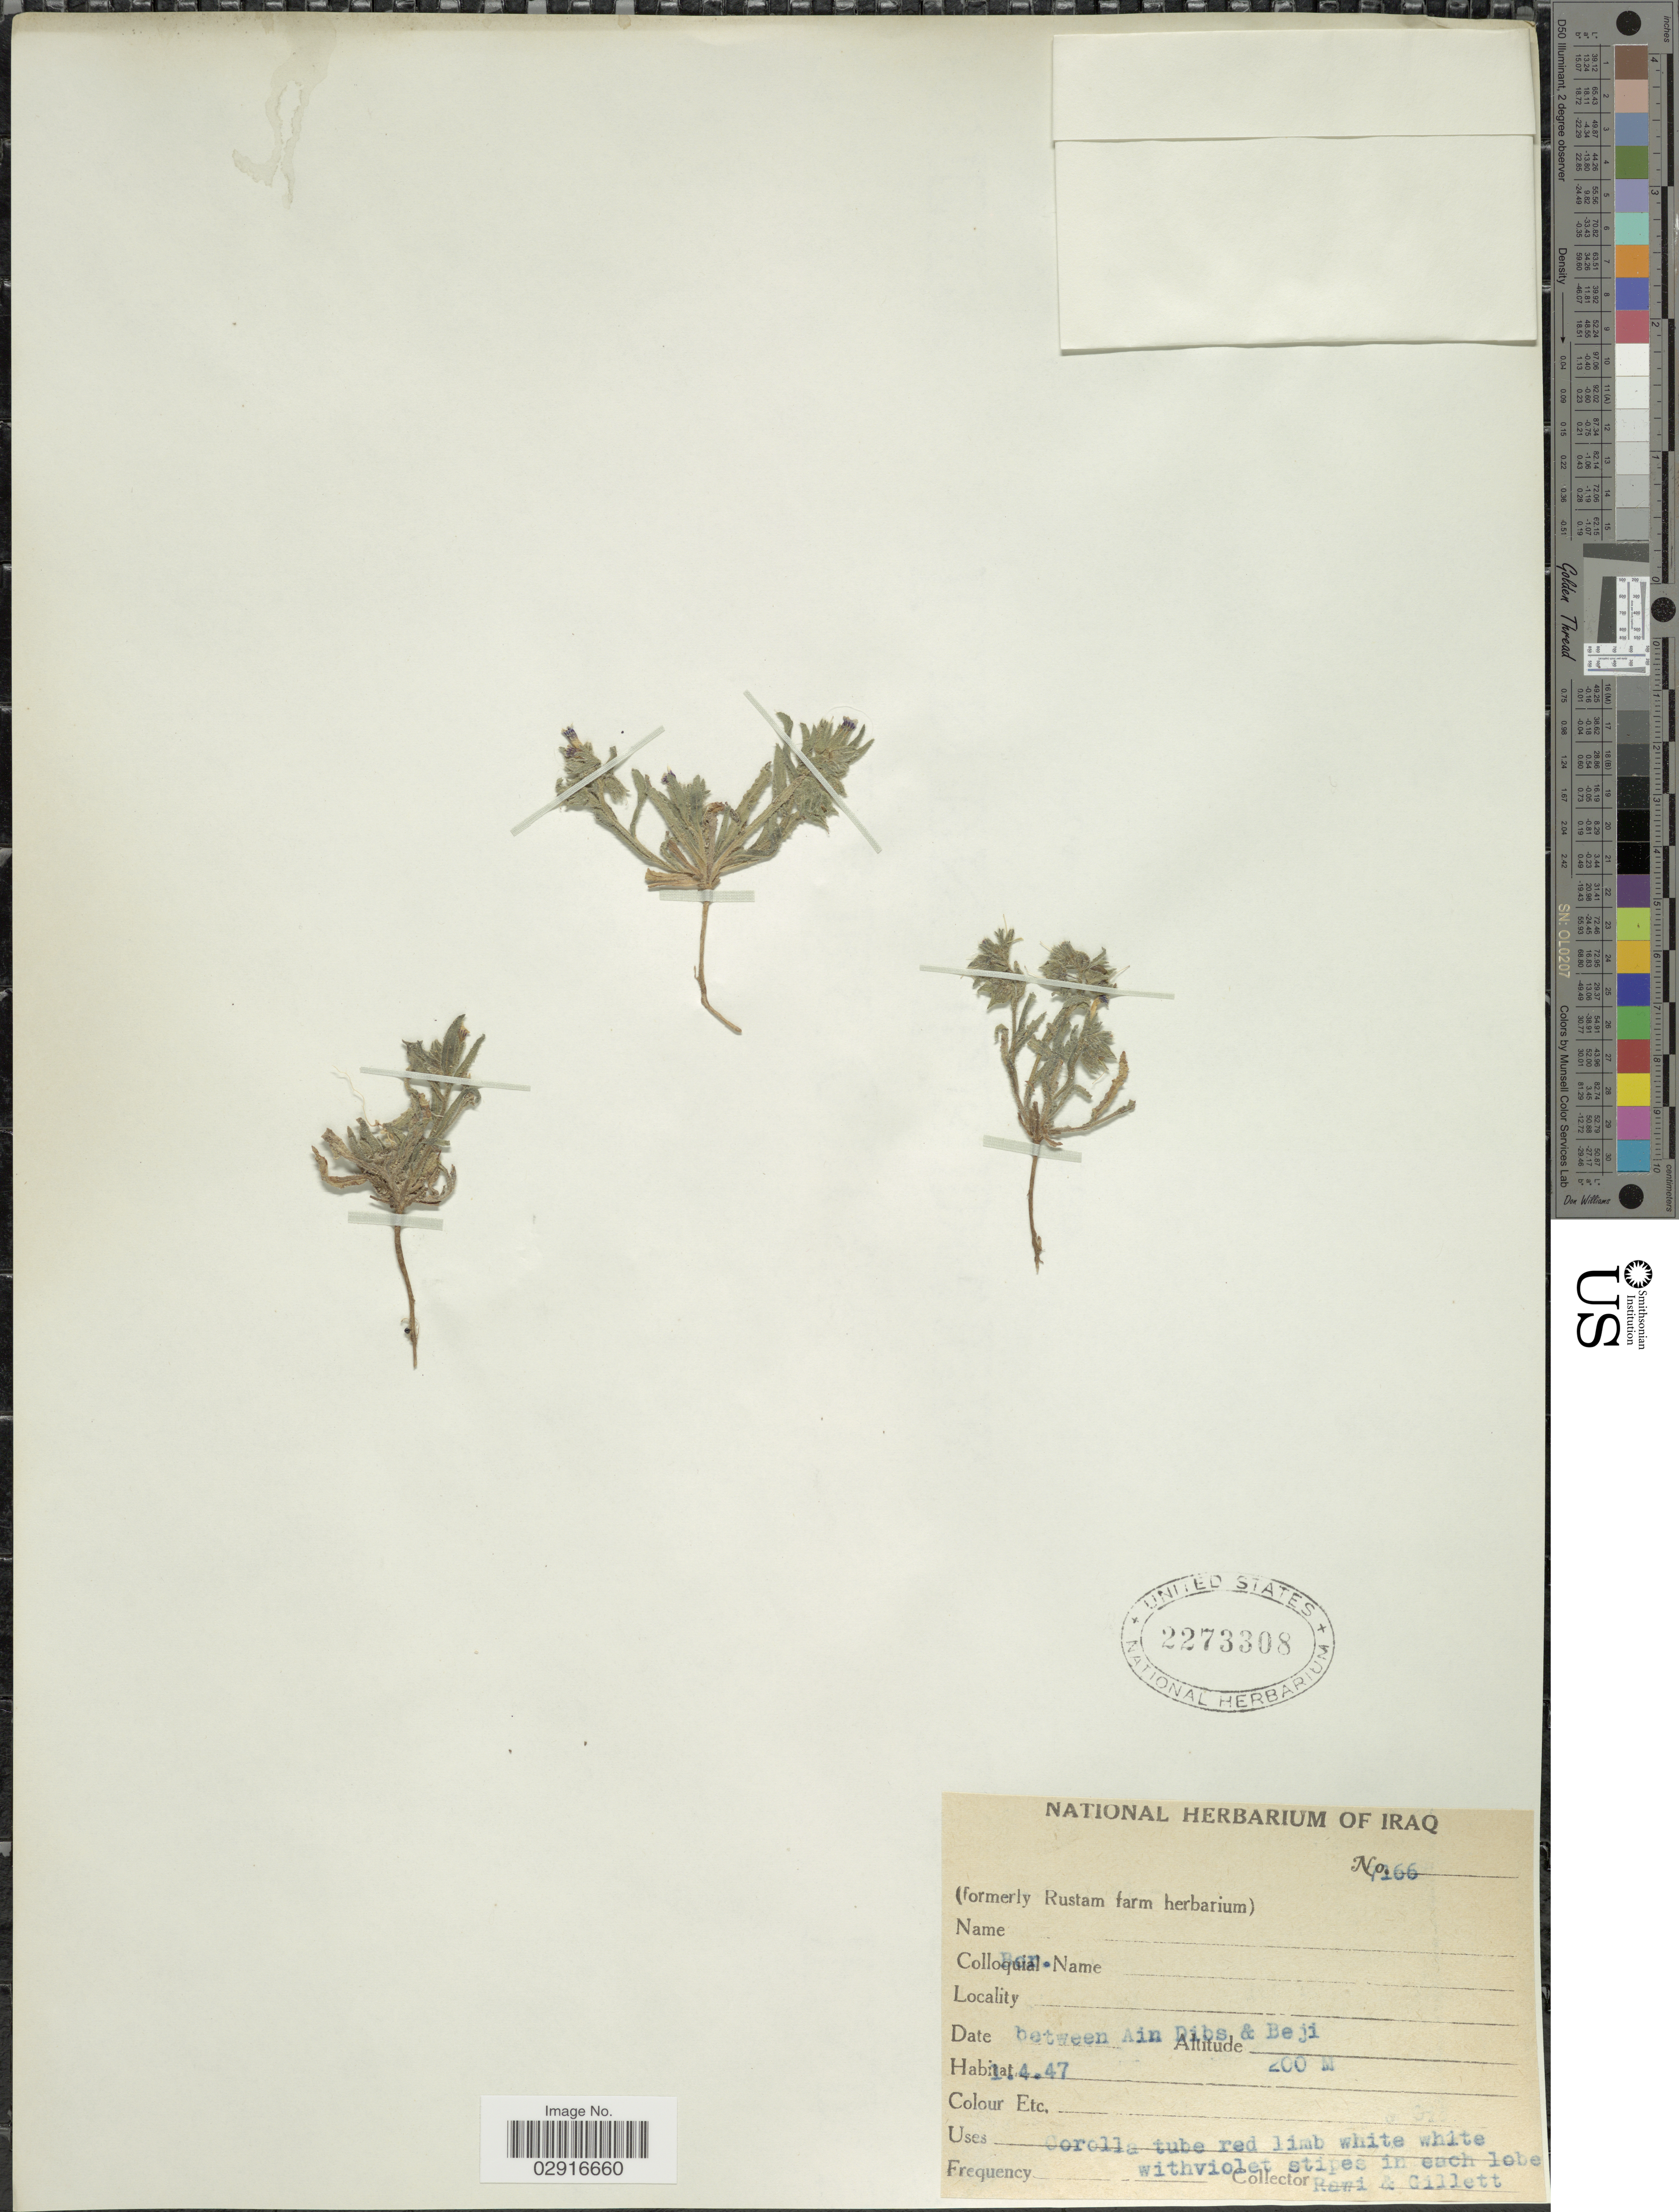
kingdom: Plantae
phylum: Tracheophyta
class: Magnoliopsida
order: Boraginales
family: Boraginaceae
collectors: -. Rawi & Gillett, --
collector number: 7166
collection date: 1947-04-01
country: Iraq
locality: Between Ain Dibs & Beji.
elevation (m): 200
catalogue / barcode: US 2273308